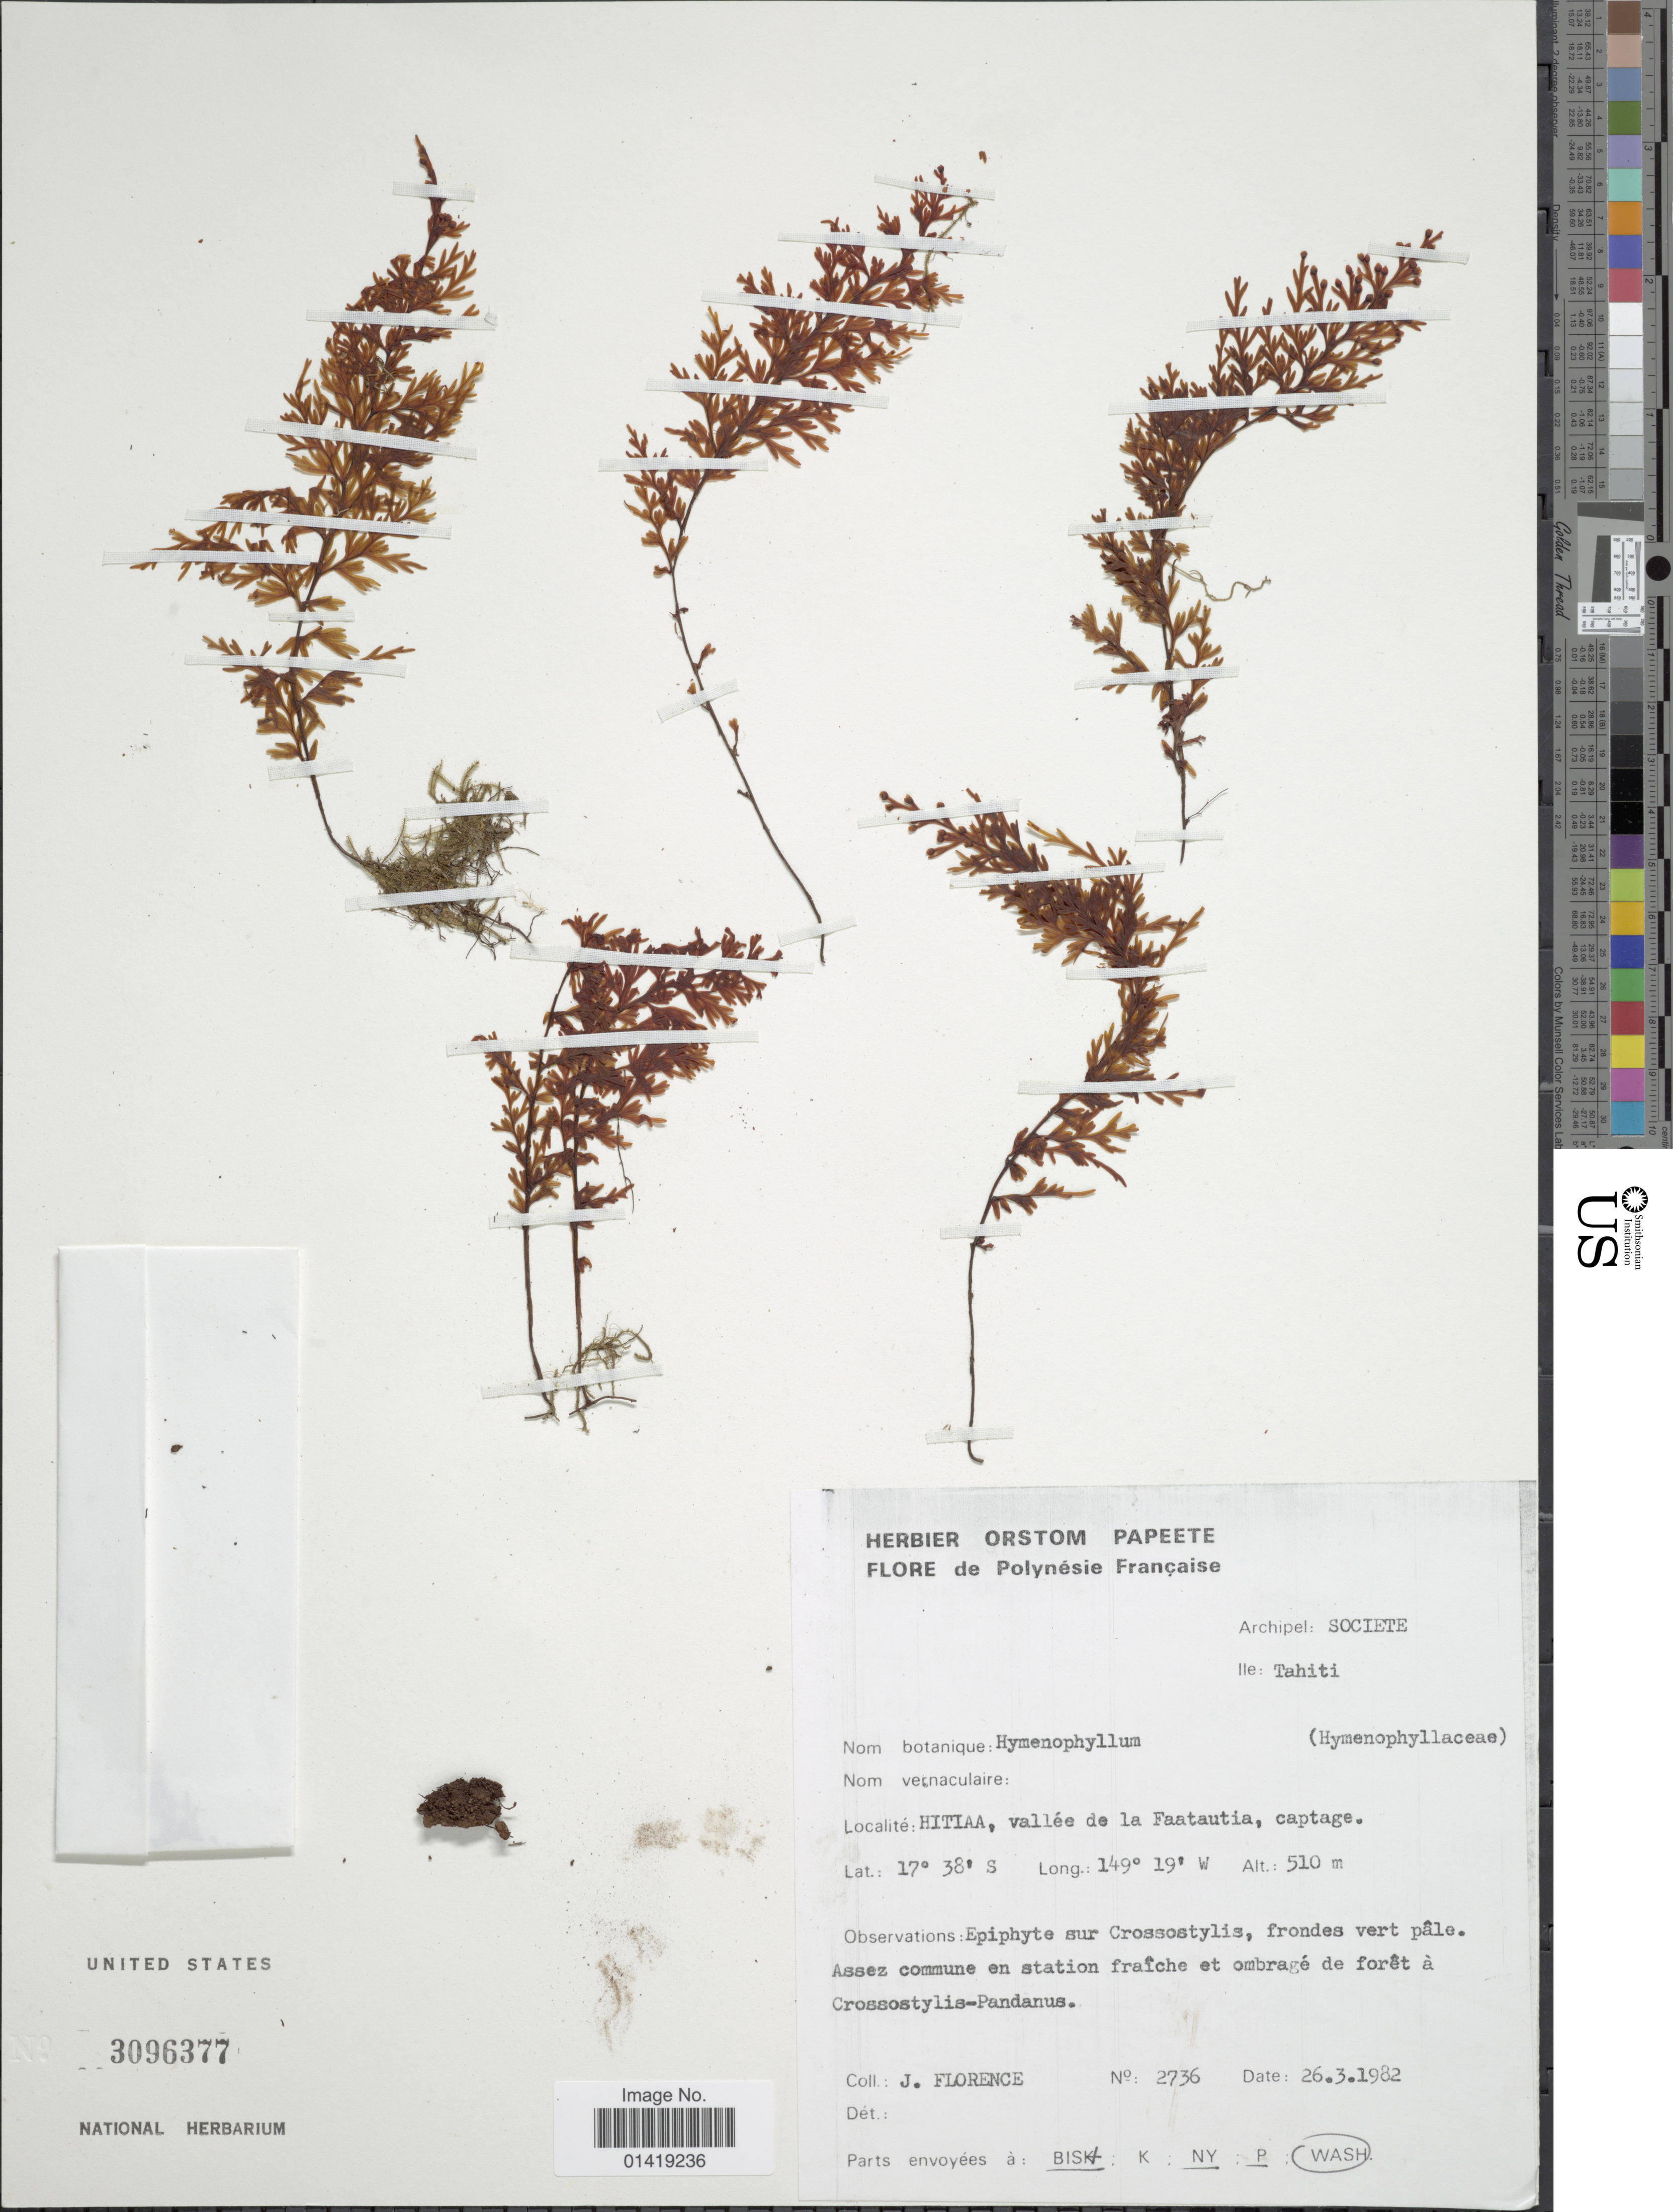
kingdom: Plantae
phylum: Tracheophyta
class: Polypodiopsida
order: Hymenophyllales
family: Hymenophyllaceae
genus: Hymenophyllum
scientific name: Hymenophyllum polyanthos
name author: (Sw.) Sw.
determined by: Florence, J.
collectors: J. Florence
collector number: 2736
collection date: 1982-03-26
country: French Polynesia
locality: Archipel: Societe Ile Tahiti Hitiaa vallee de la Faatautia captage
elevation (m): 510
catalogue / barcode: US 3096377